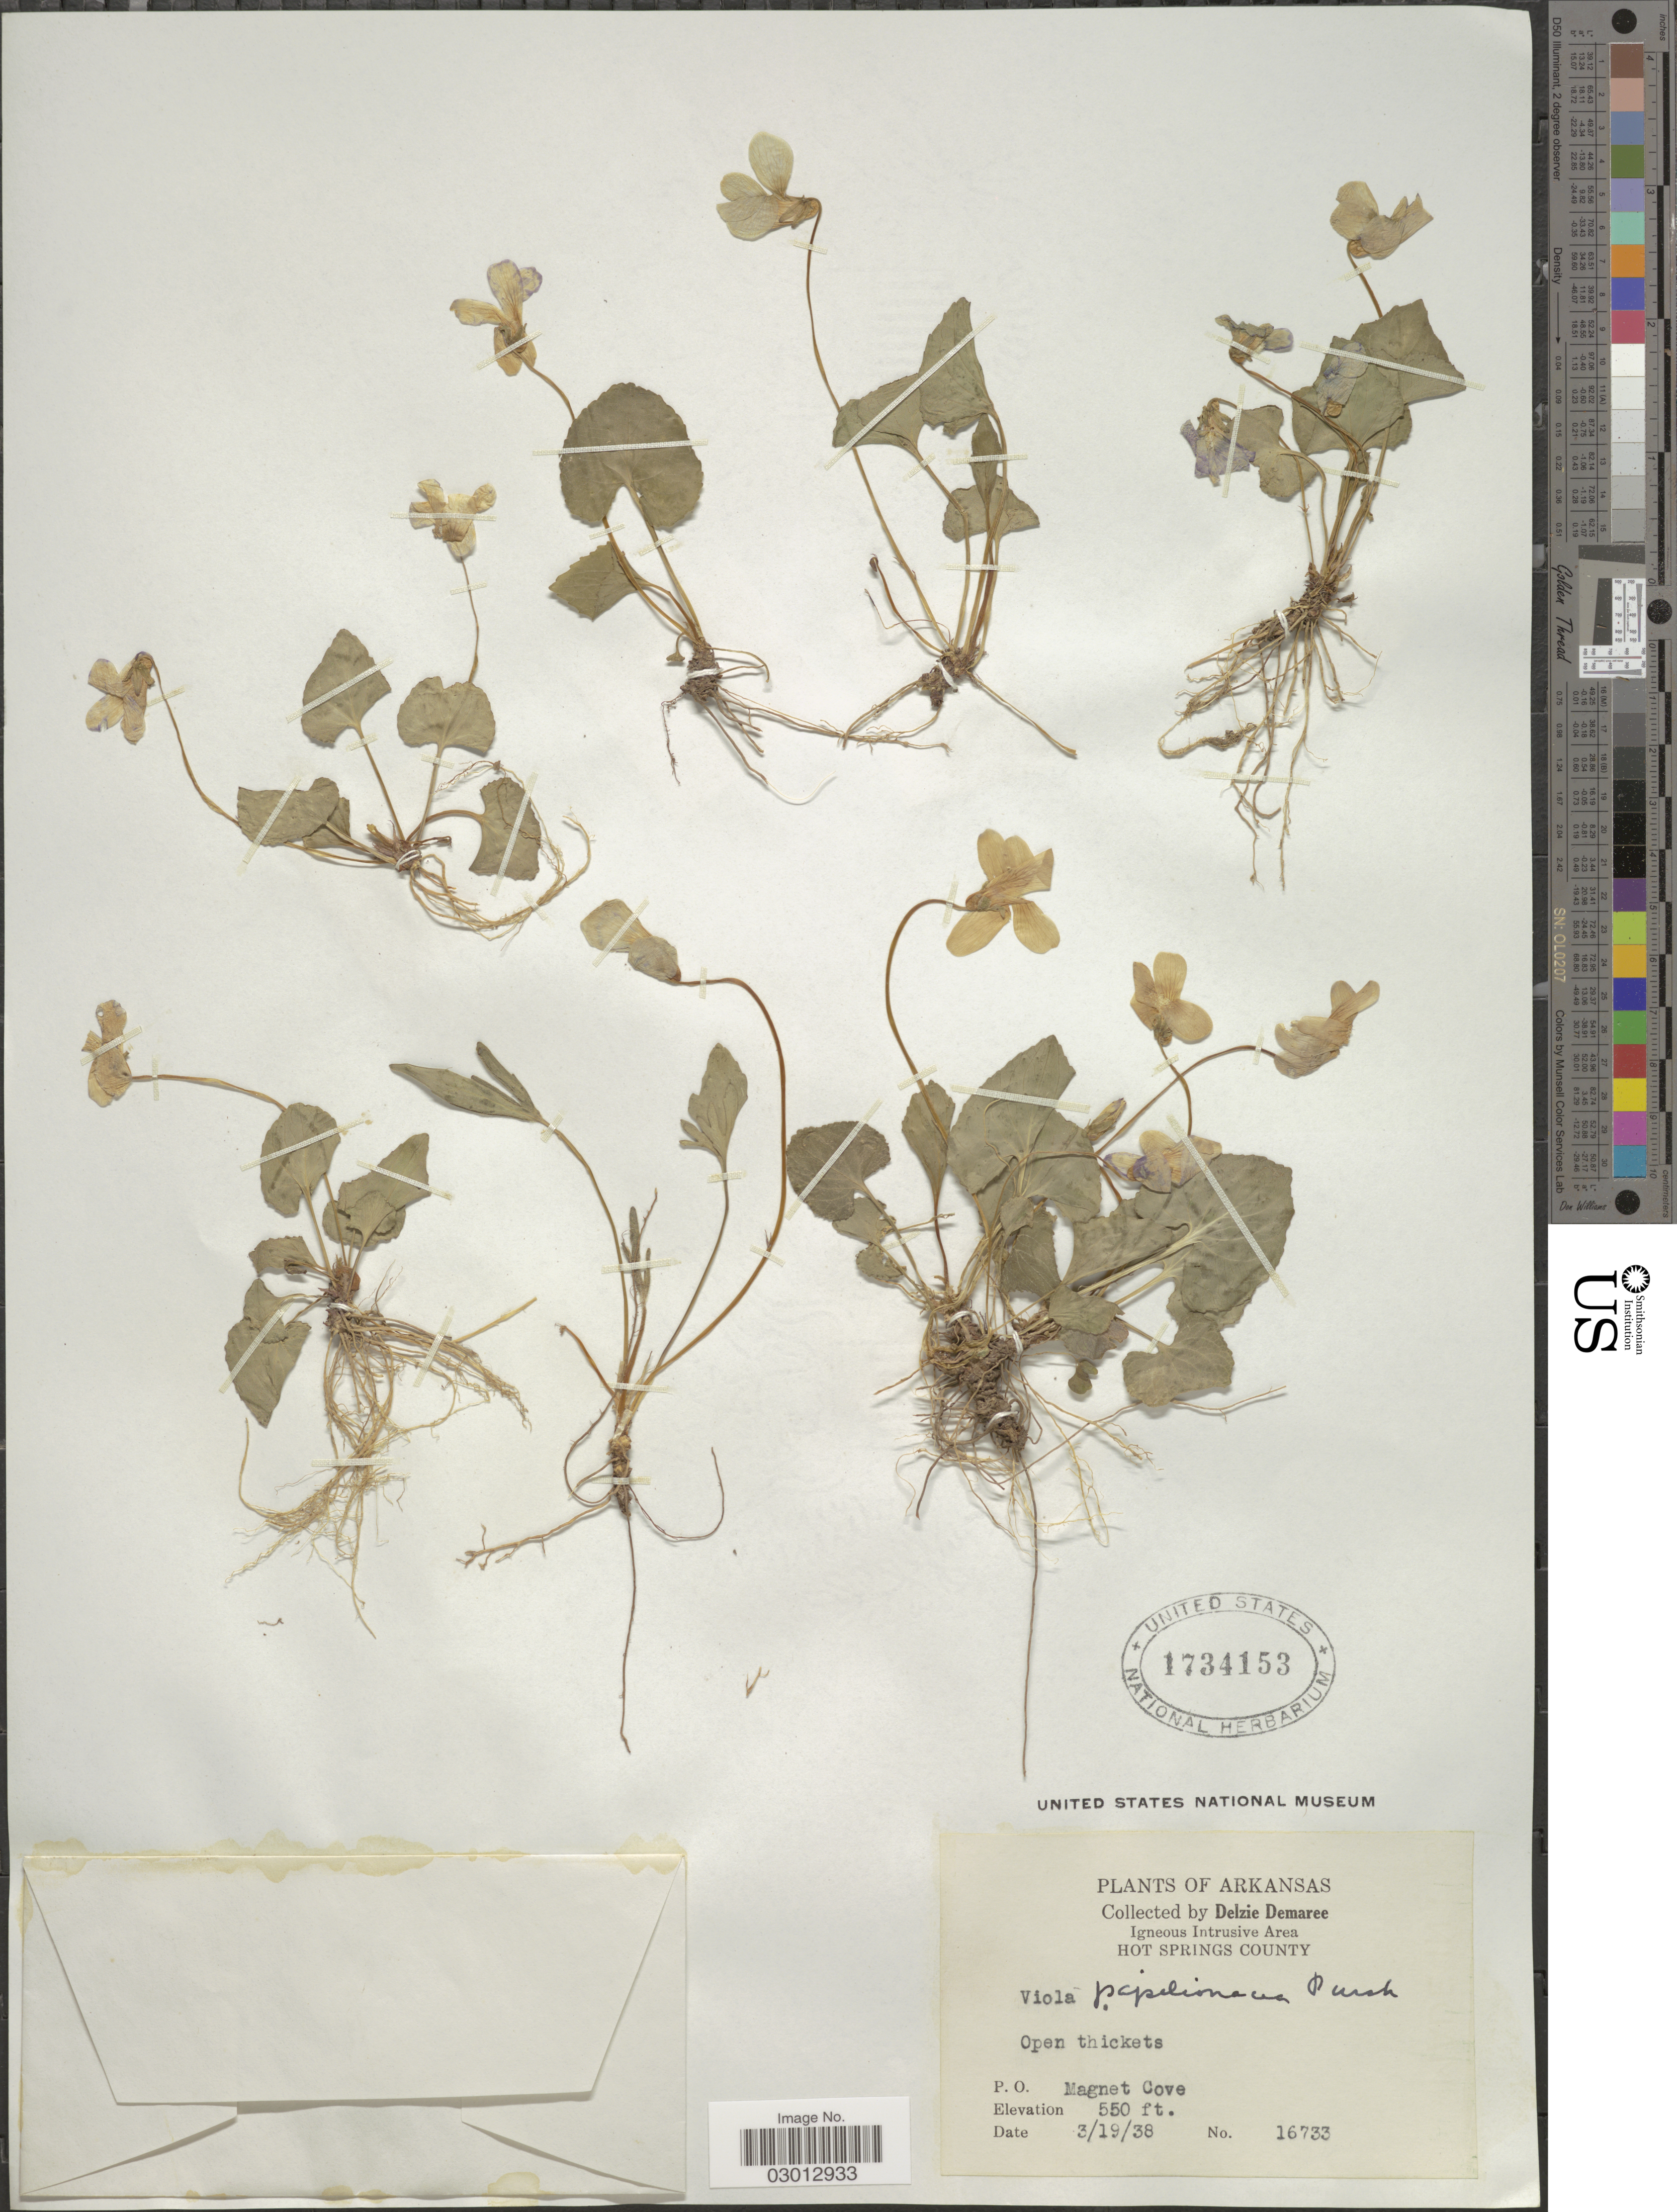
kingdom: Plantae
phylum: Tracheophyta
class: Magnoliopsida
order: Malpighiales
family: Violaceae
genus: Viola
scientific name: Viola papilionacea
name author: Pursh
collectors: D. Demaree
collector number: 16733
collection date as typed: Transcribed d/m/y: 19/3/38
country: United States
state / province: Arkansas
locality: Igneous Intrusive Area. Hot Springs County. Open thickets. P. O. Magnet Cove.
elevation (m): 168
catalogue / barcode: US 1734153